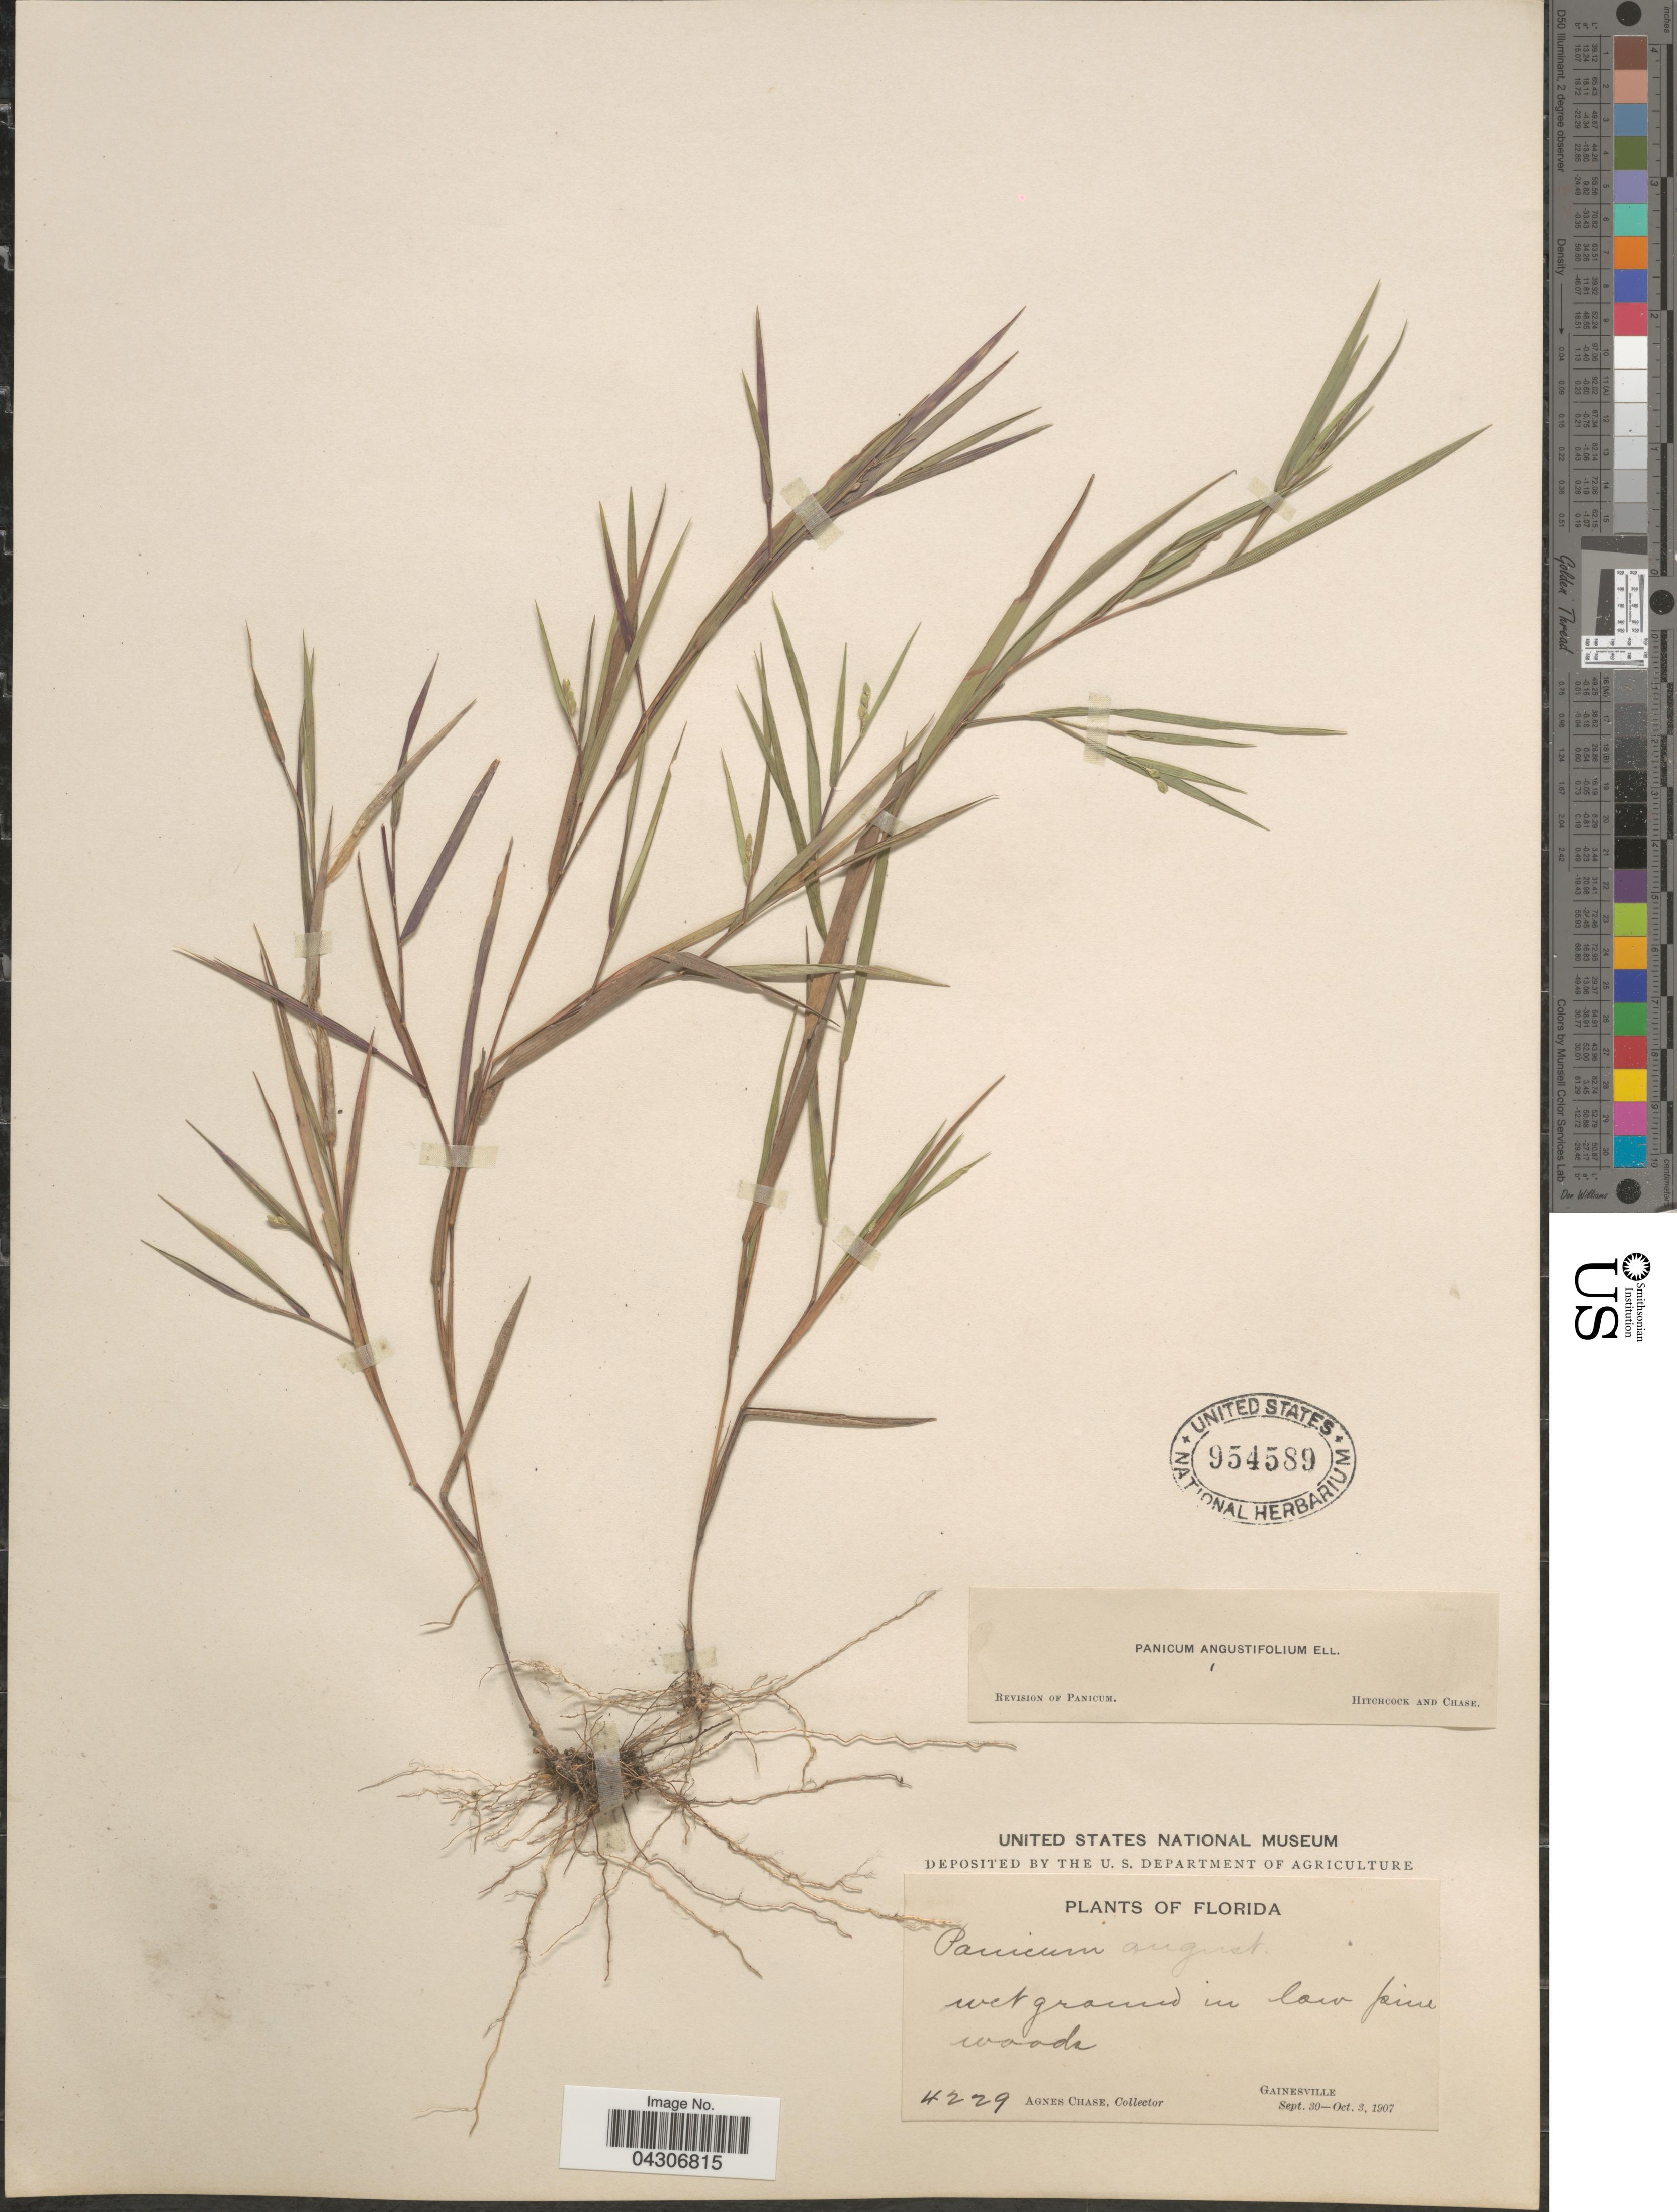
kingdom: Plantae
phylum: Tracheophyta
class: Liliopsida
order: Poales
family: Poaceae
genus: Dichanthelium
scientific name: Dichanthelium aciculare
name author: (Desv. ex Poir.) Gould & C.A. Clark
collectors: A. Chase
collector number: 4229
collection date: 1907-09-30/1907-10-03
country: United States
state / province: Florida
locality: Gainesville.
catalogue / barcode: US 954589